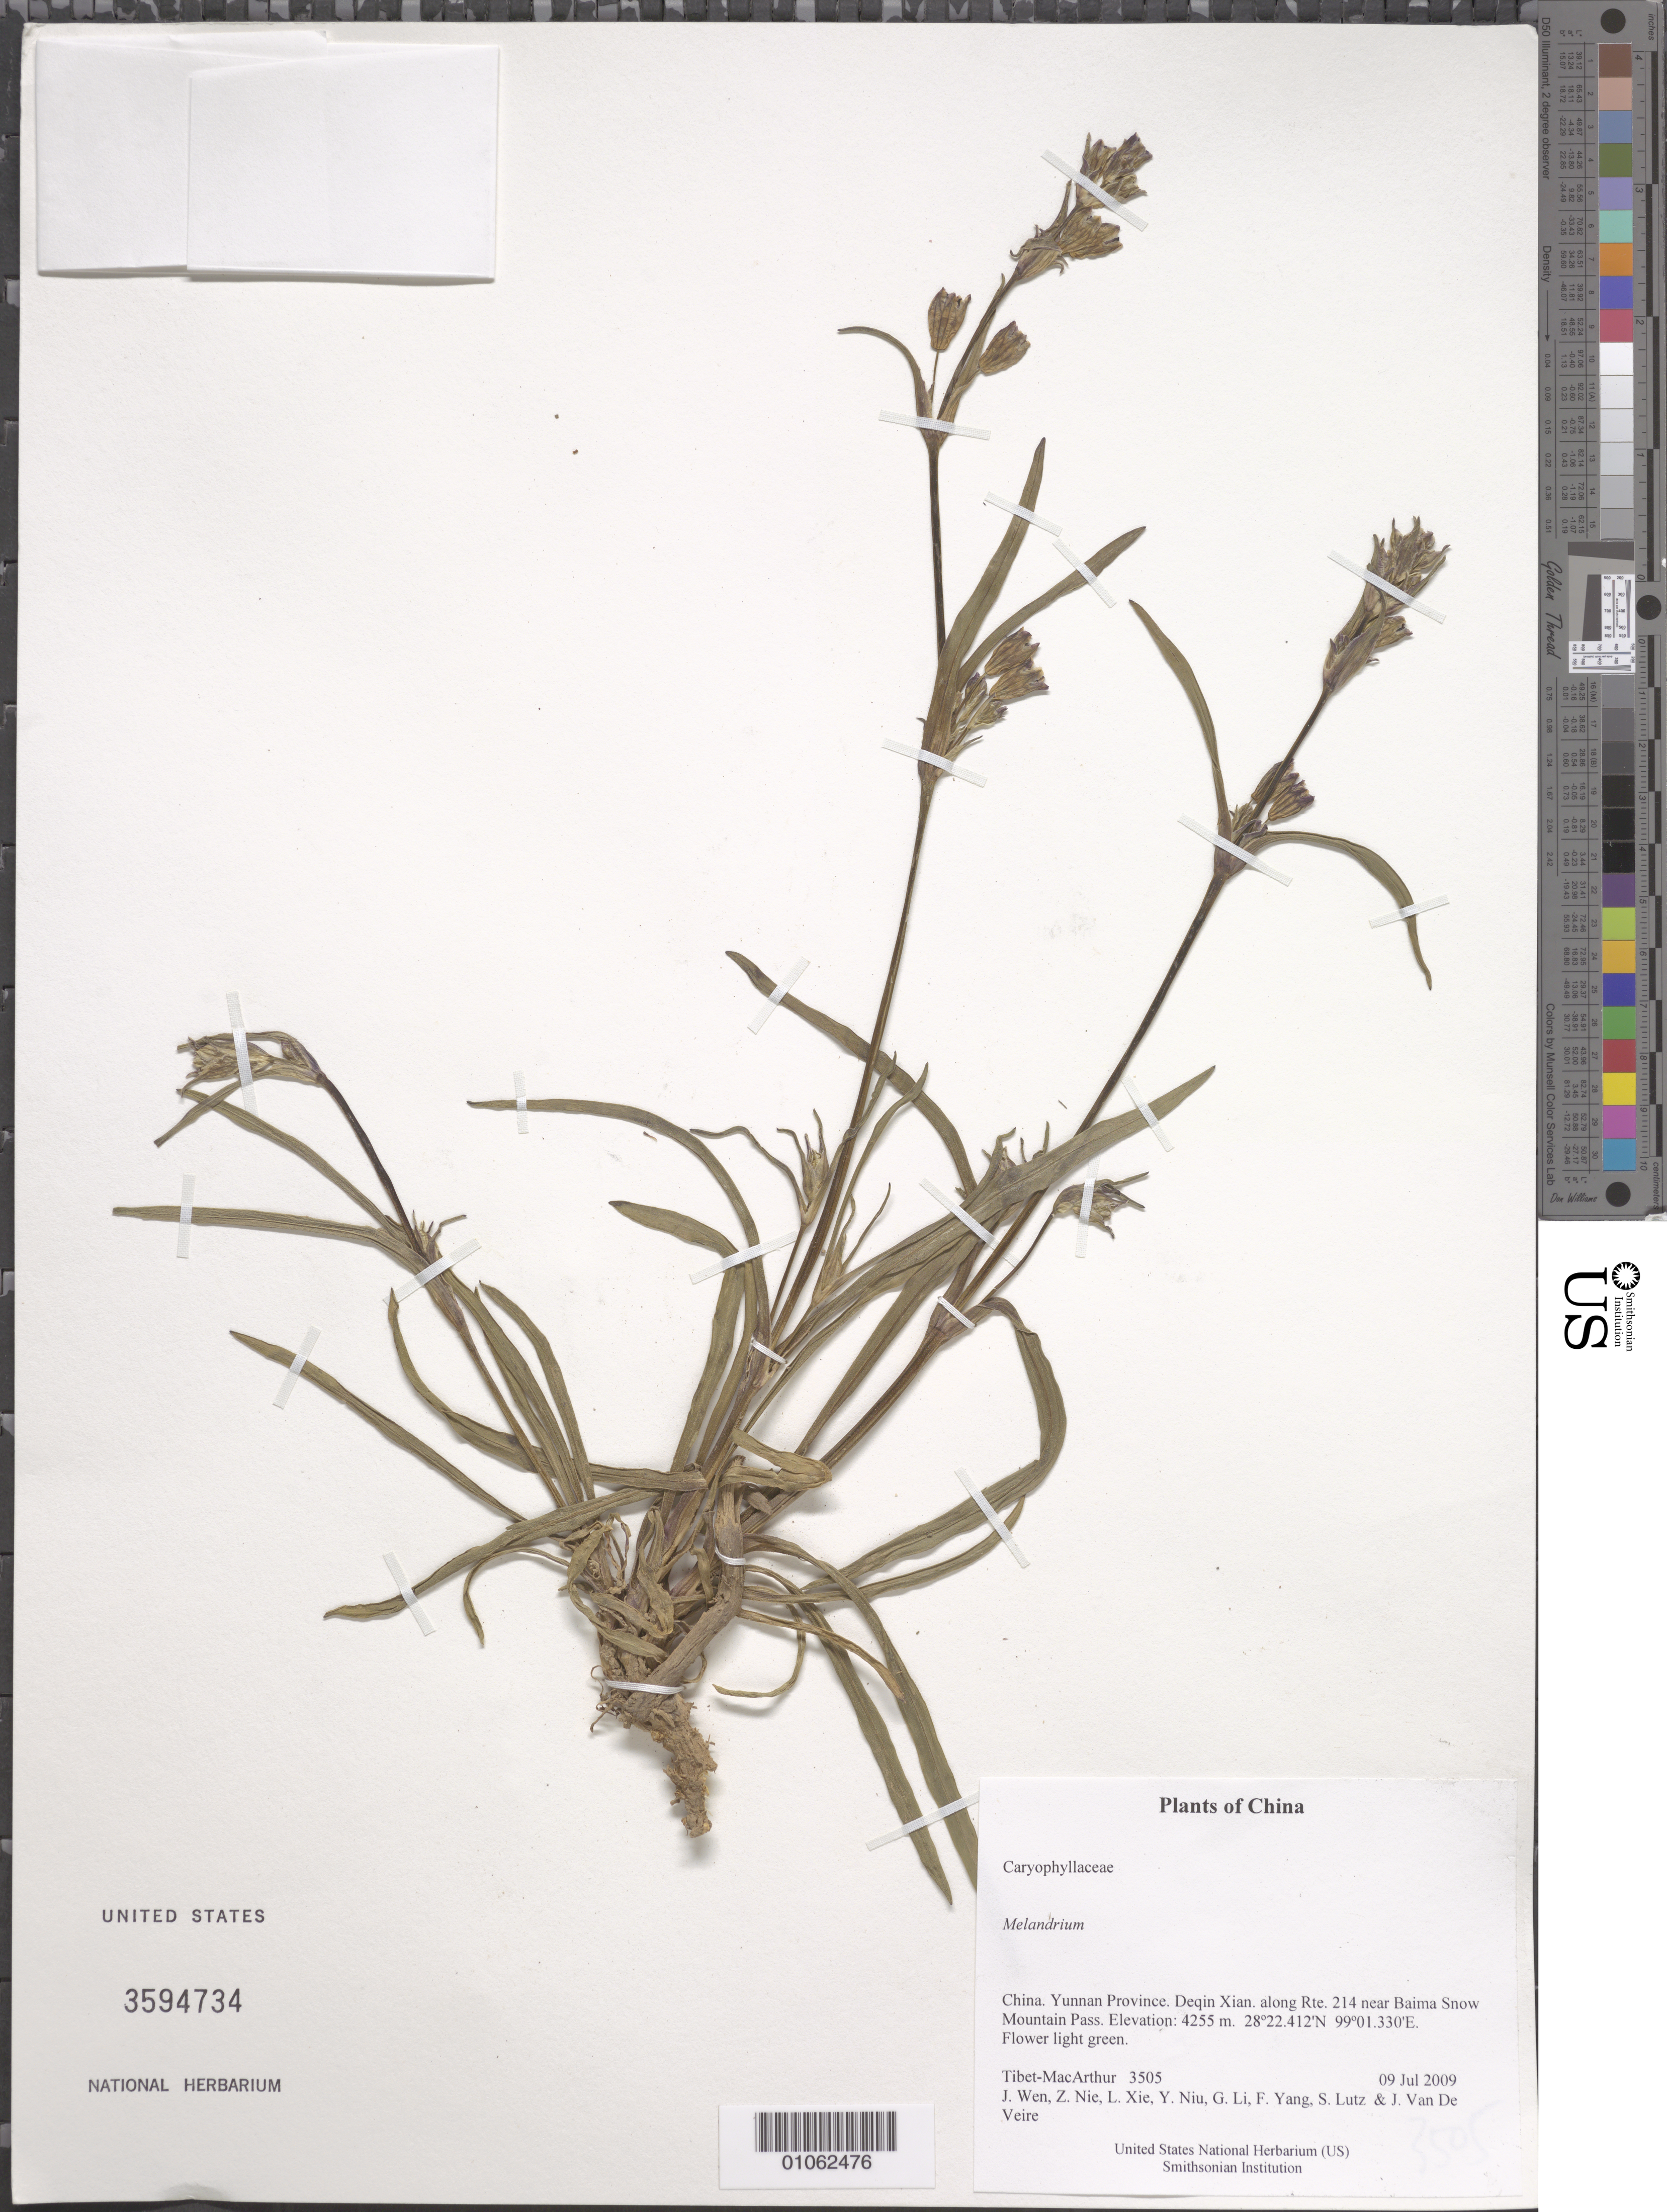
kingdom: Plantae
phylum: Tracheophyta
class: Magnoliopsida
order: Caryophyllales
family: Caryophyllaceae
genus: Silene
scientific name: Silene sp.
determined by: Strong, Mark T., (BOT), Smithsonian Institution - National Museum of Natural History (UNITED STATES)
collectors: Tibet-MacArthur, J. Wen, Z. Nie, L. Xie, Y. Niu, G. Li, F. Yang, S. Lutz & J. Van De Veire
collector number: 3505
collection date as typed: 09 Jul 2009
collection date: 2009-07-09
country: China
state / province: Yunnan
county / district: Deqin Xian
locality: Along Rte. 214 near Baima Snow Mountain Pass.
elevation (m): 4255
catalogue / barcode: US 3594734